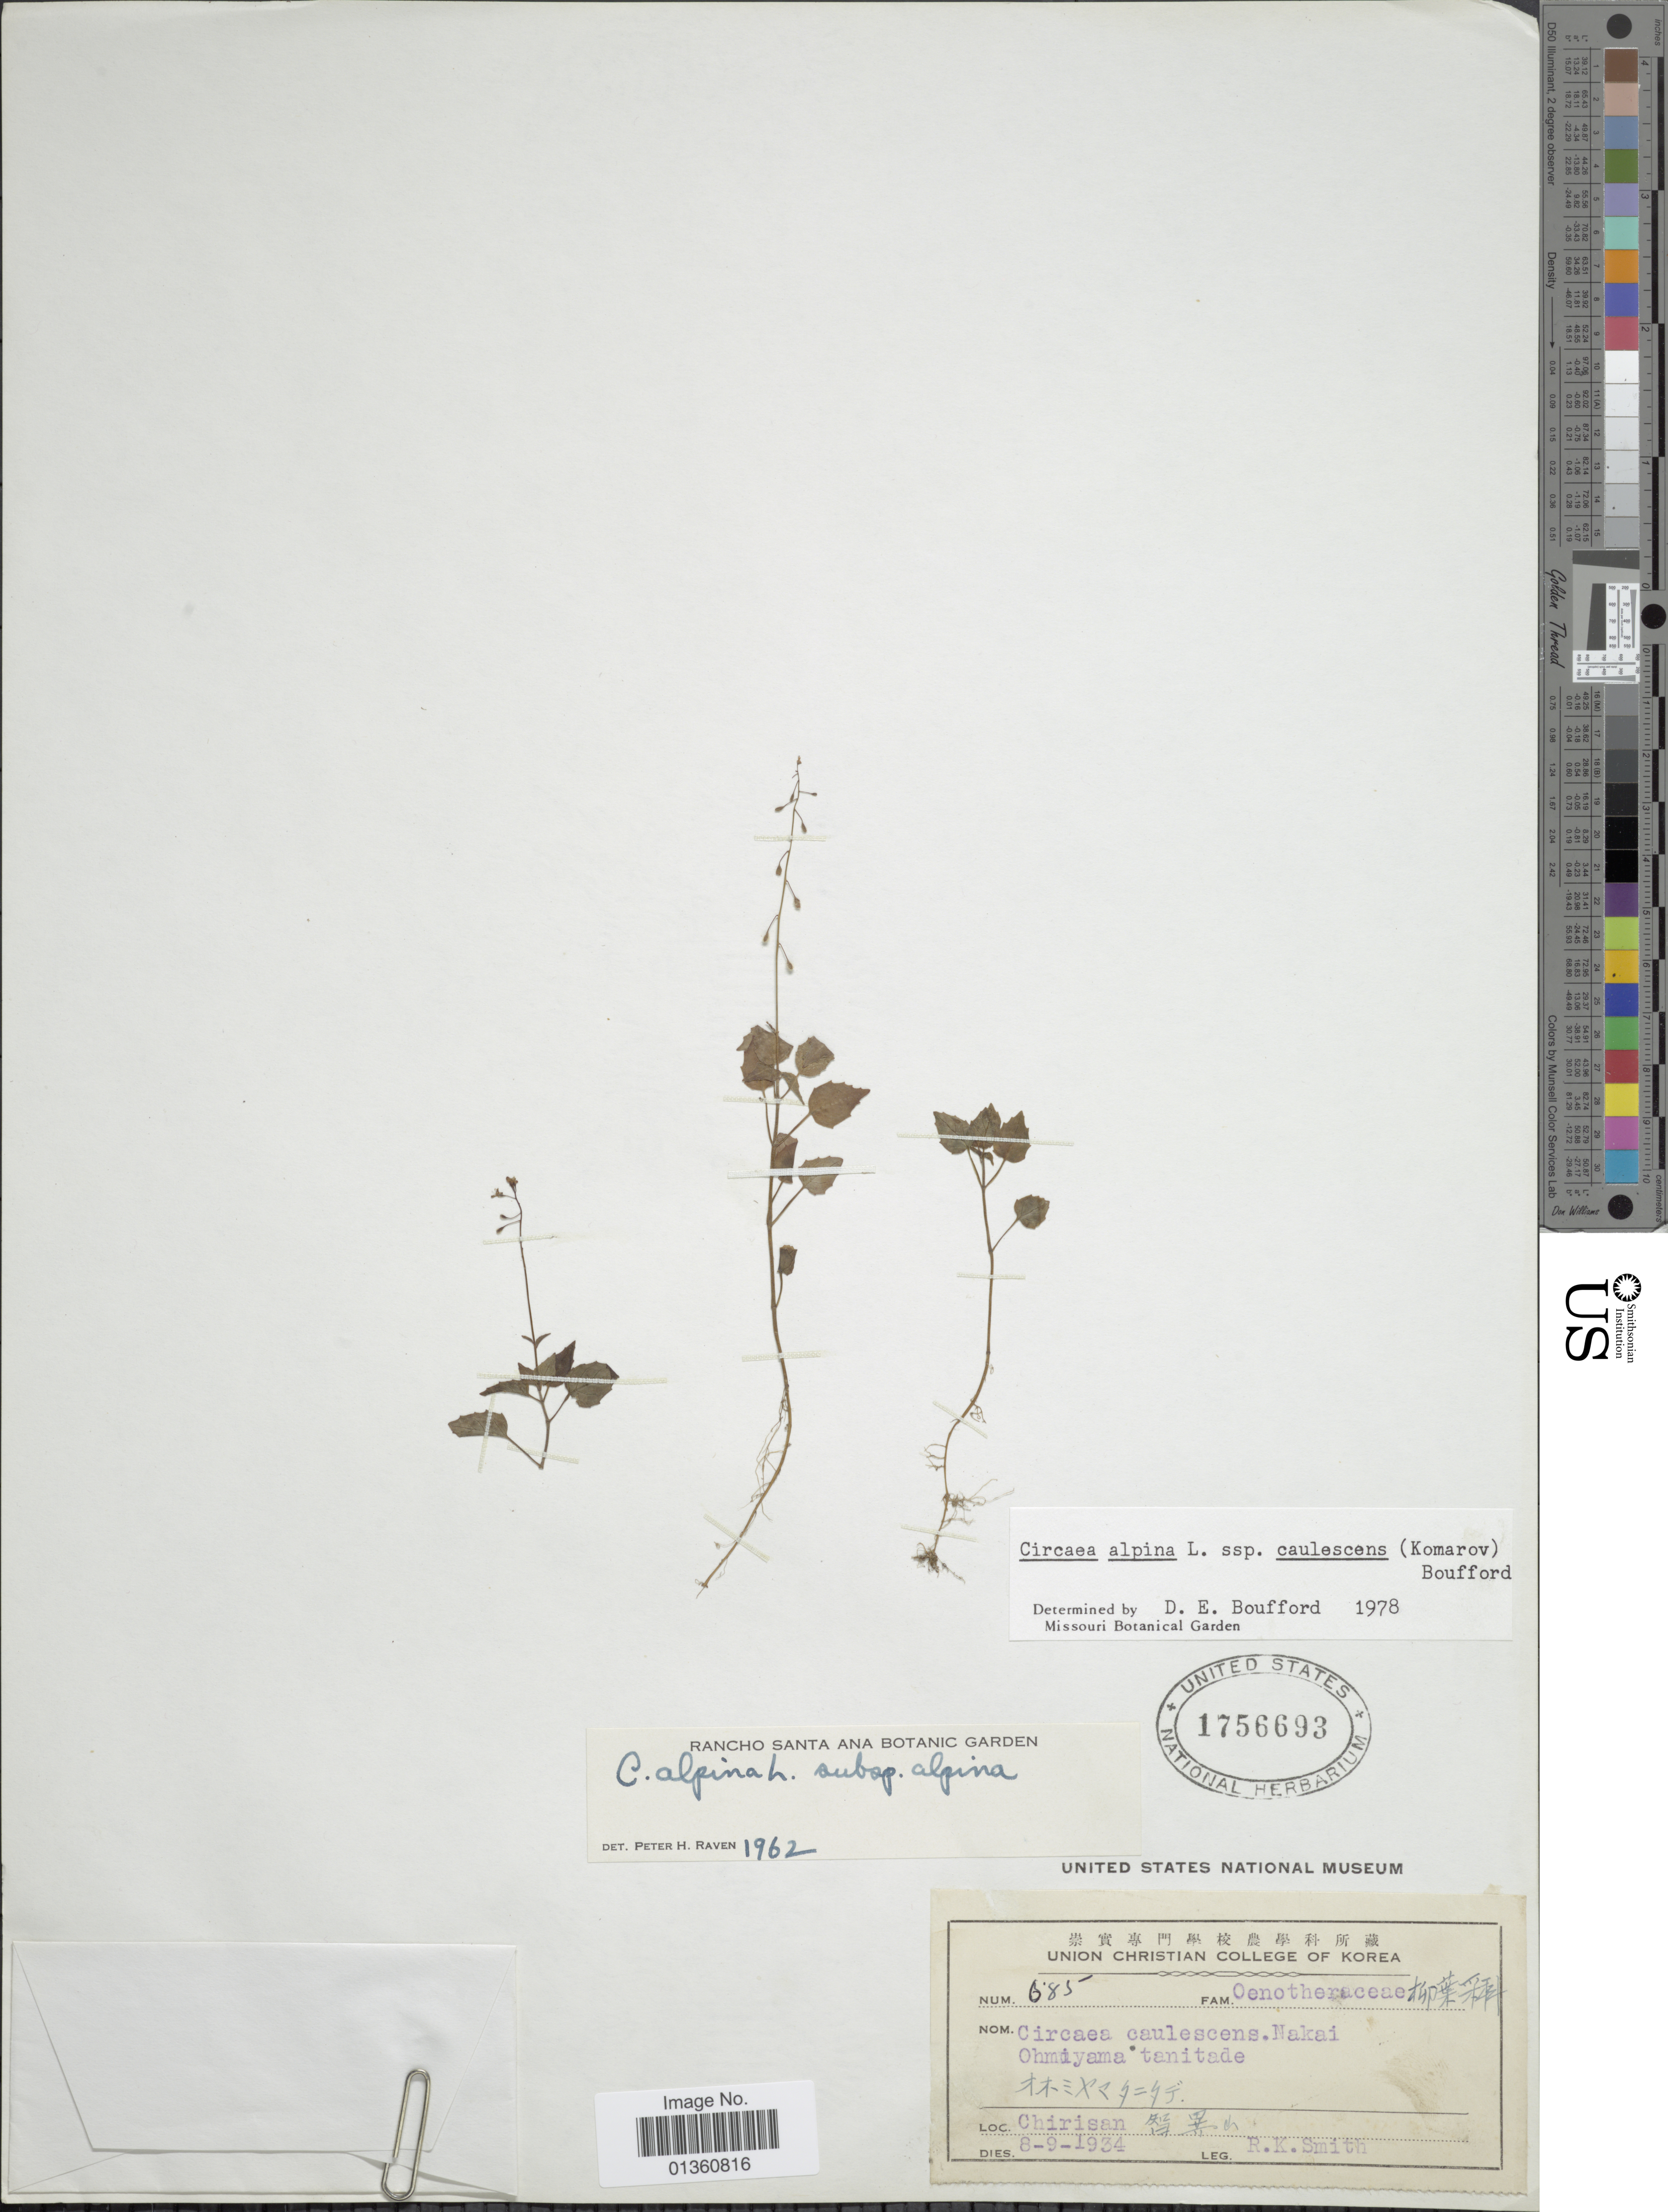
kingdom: Plantae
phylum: Tracheophyta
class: Magnoliopsida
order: Myrtales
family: Onagraceae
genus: Circaea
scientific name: Circaea alpina subsp. caulescens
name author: (Kom.) Tatew.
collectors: R. Smith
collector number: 685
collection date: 1934-09-08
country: South Korea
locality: Chirisan [Foreign script]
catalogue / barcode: US 1756693